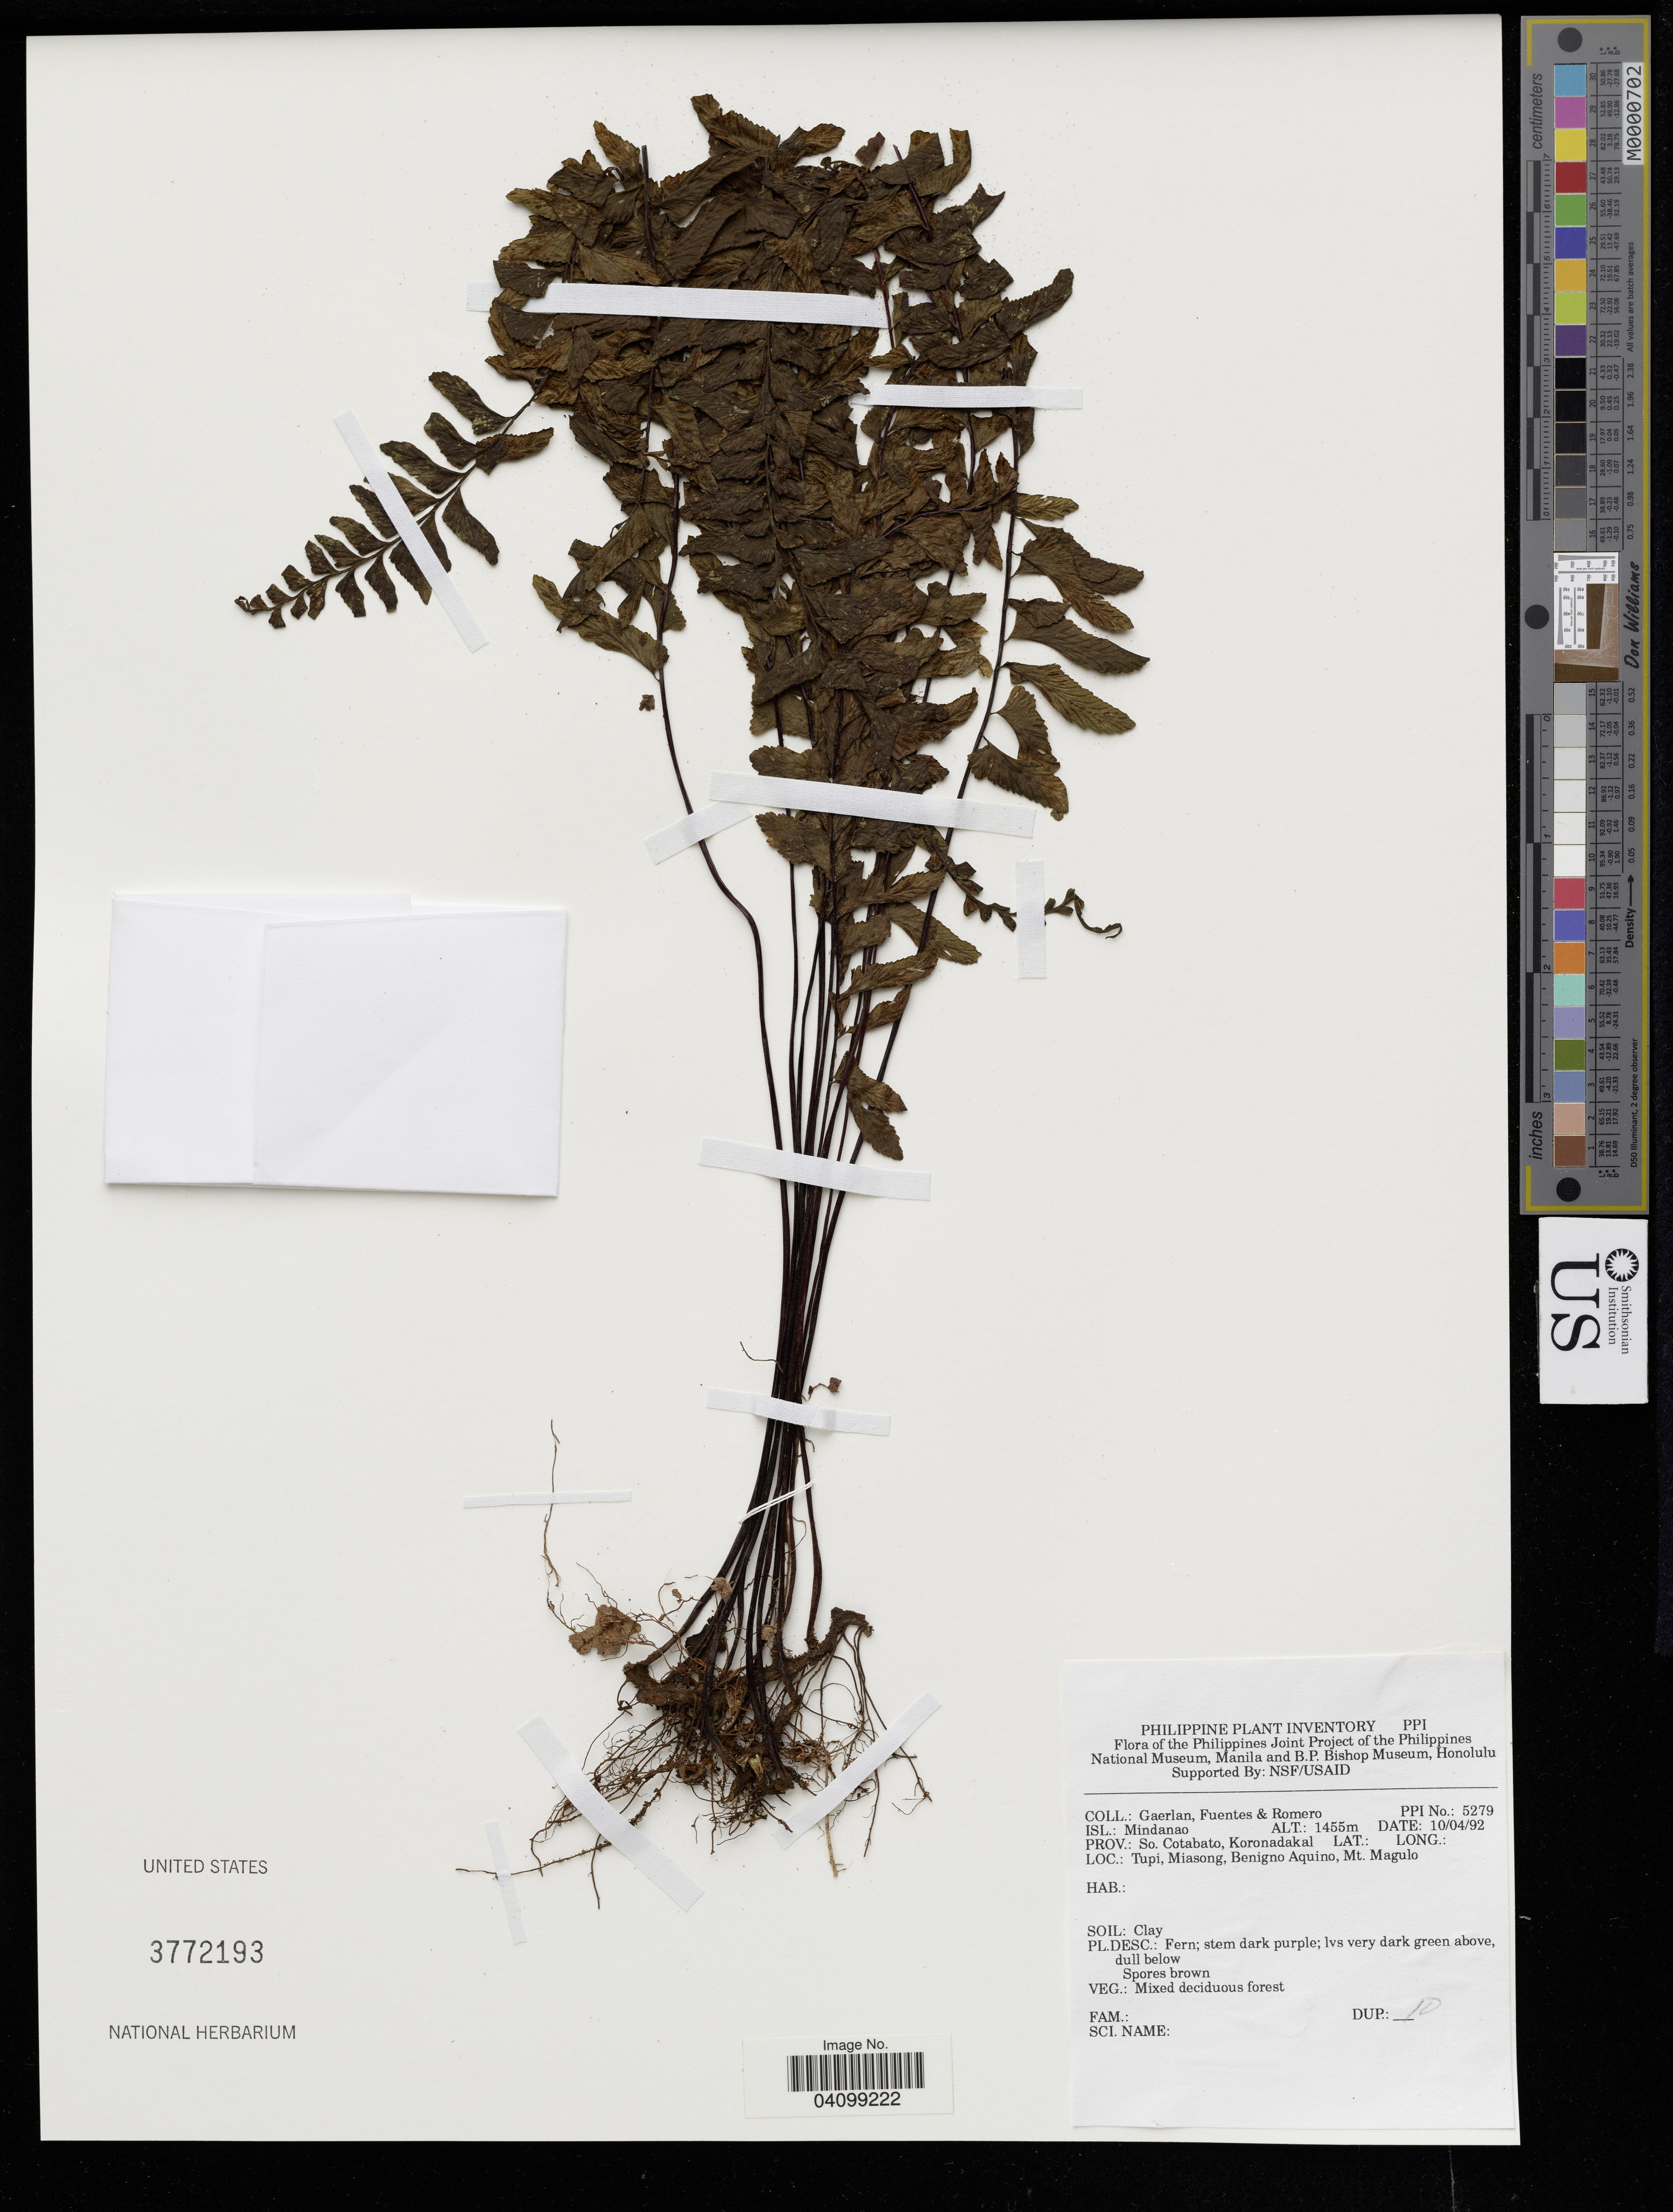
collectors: Gaerlan, -. Fuentes & -. Romero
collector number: PPI No. 5279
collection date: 1992-04-10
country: Philippines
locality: Isl.: Mindanao. Prov.: So. Cotabato, Koronadakal. Tupi, Miasong, Benigno Aquino, Mt. Magulo.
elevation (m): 1455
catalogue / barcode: US 3772193